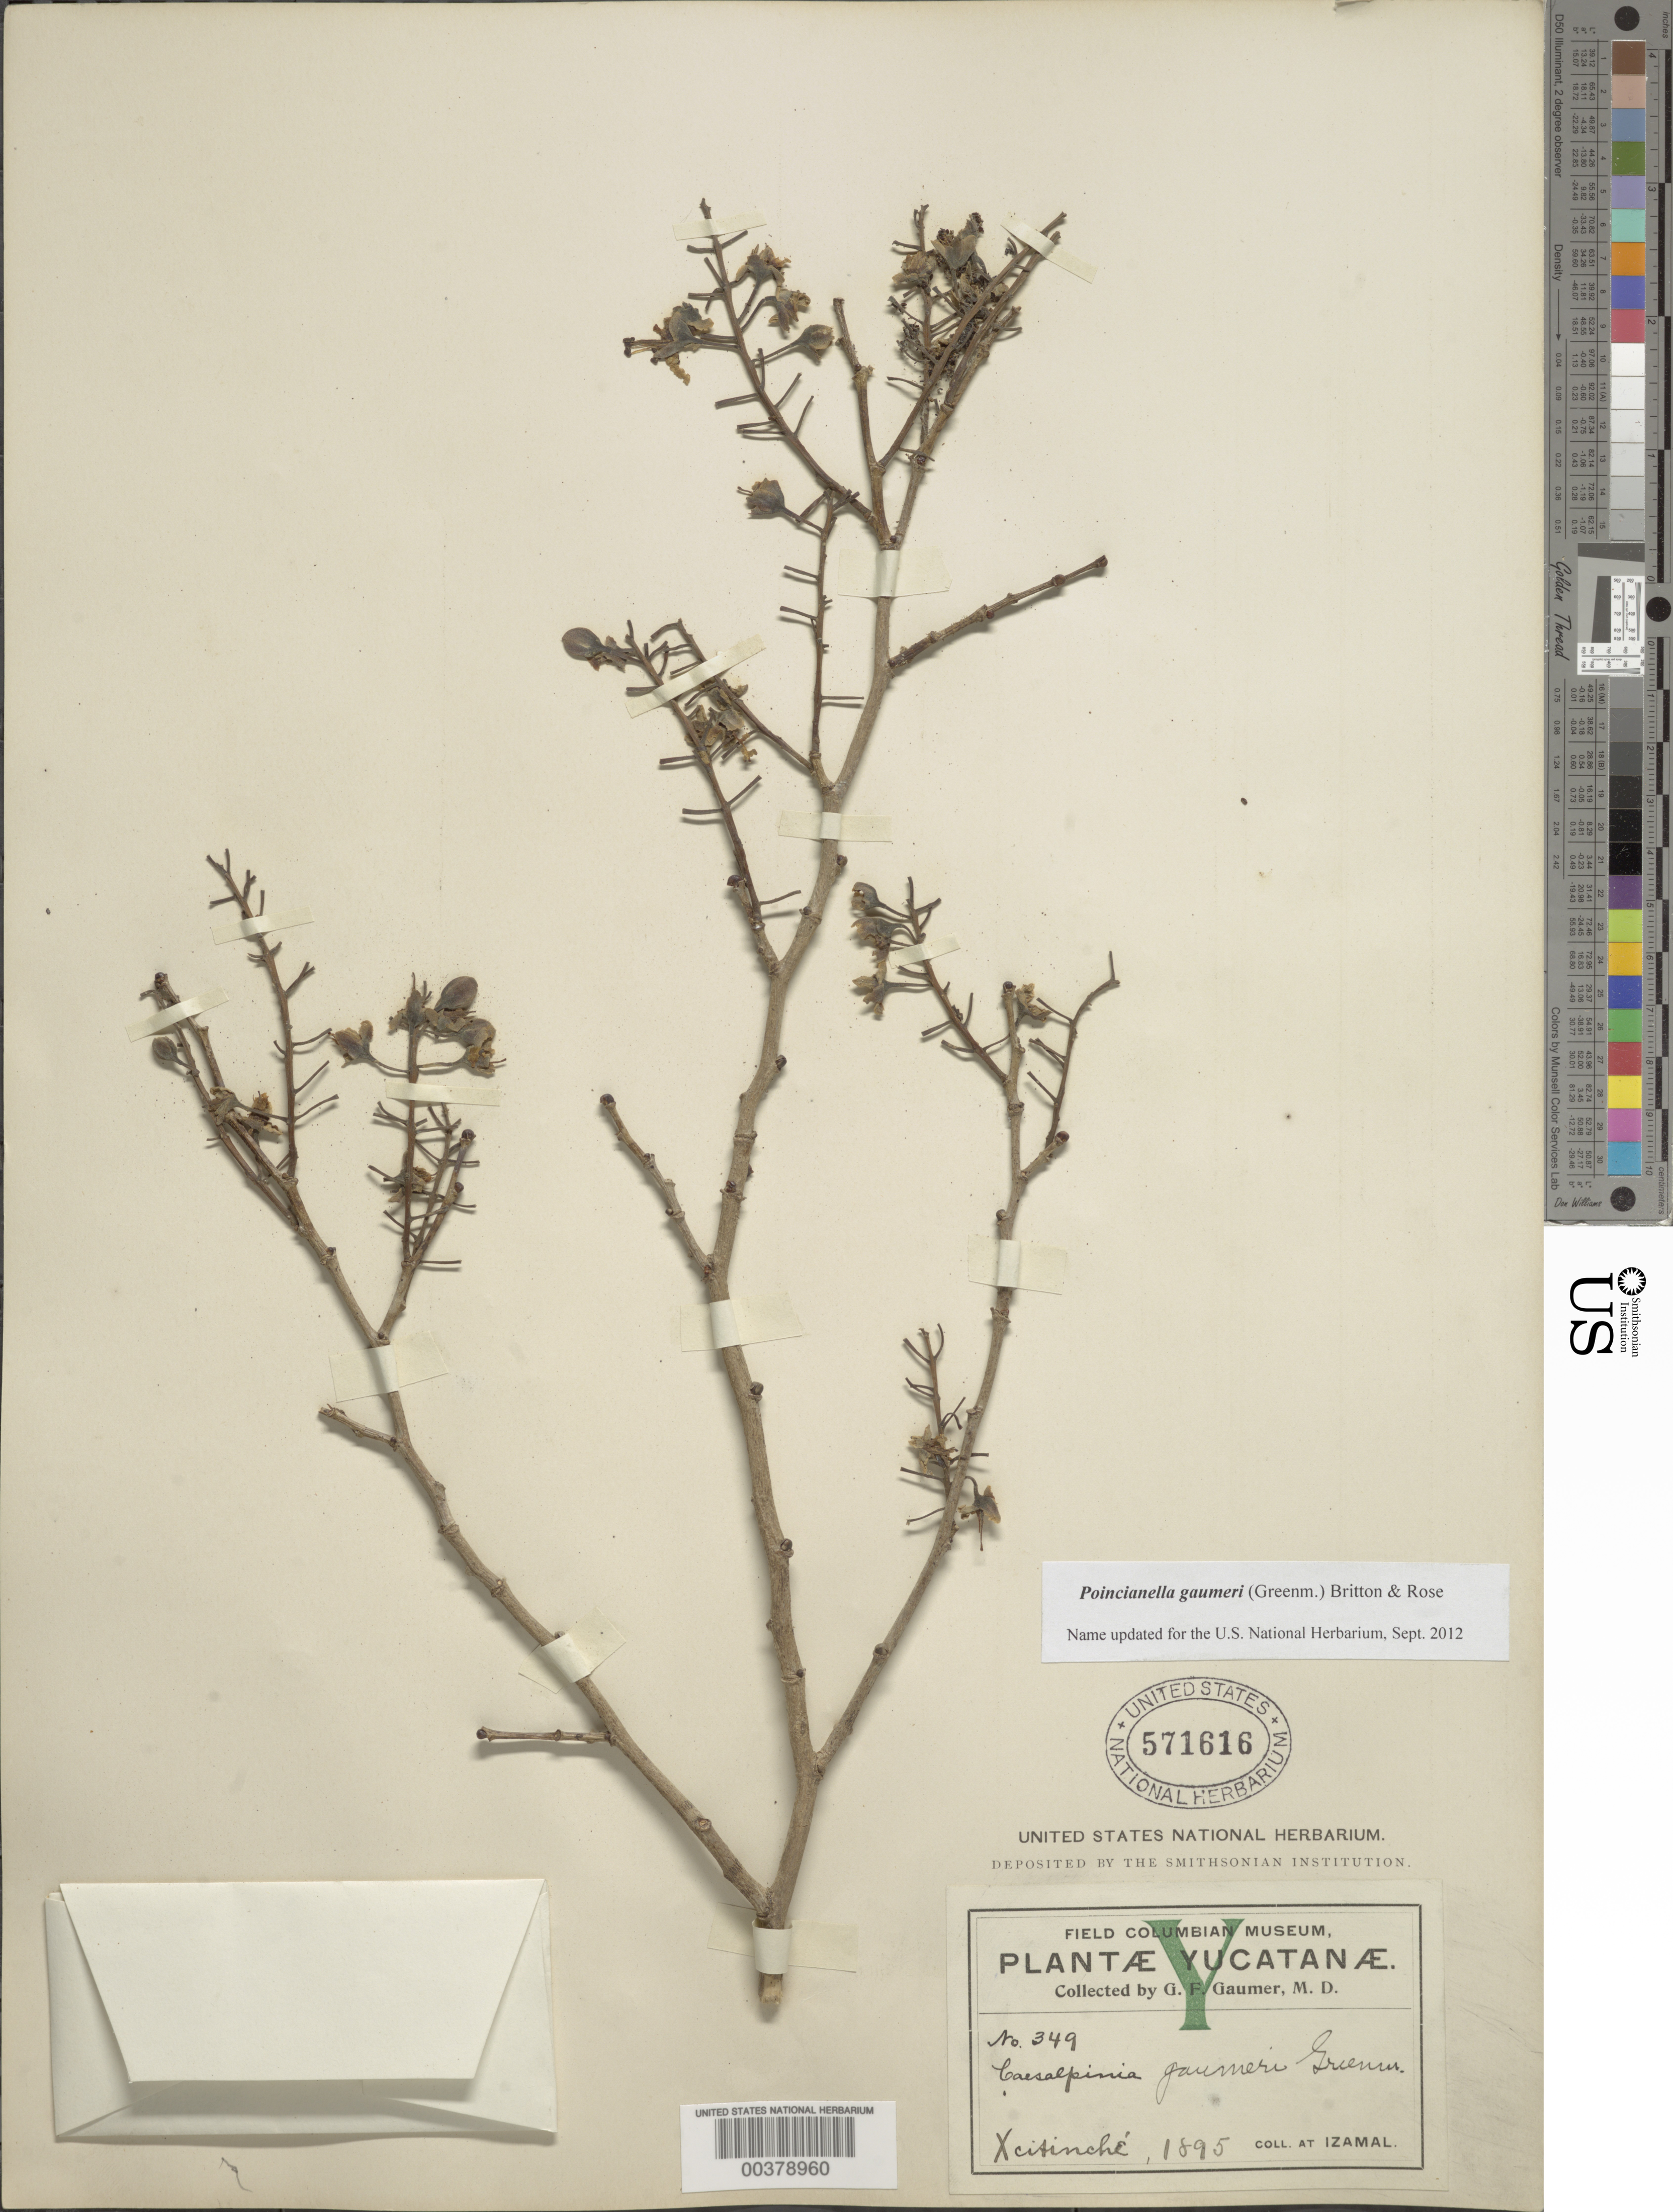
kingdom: Plantae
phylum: Tracheophyta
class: Magnoliopsida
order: Fabales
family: Fabaceae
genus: Cenostigma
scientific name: Cenostigma gaumeri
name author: (Greenm.) Gagnon & G.P. Lewis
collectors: G. F. Gaumer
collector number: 349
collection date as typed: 1895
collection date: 1895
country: Mexico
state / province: Yucatán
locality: Xcitinche; izamal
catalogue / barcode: US 571616